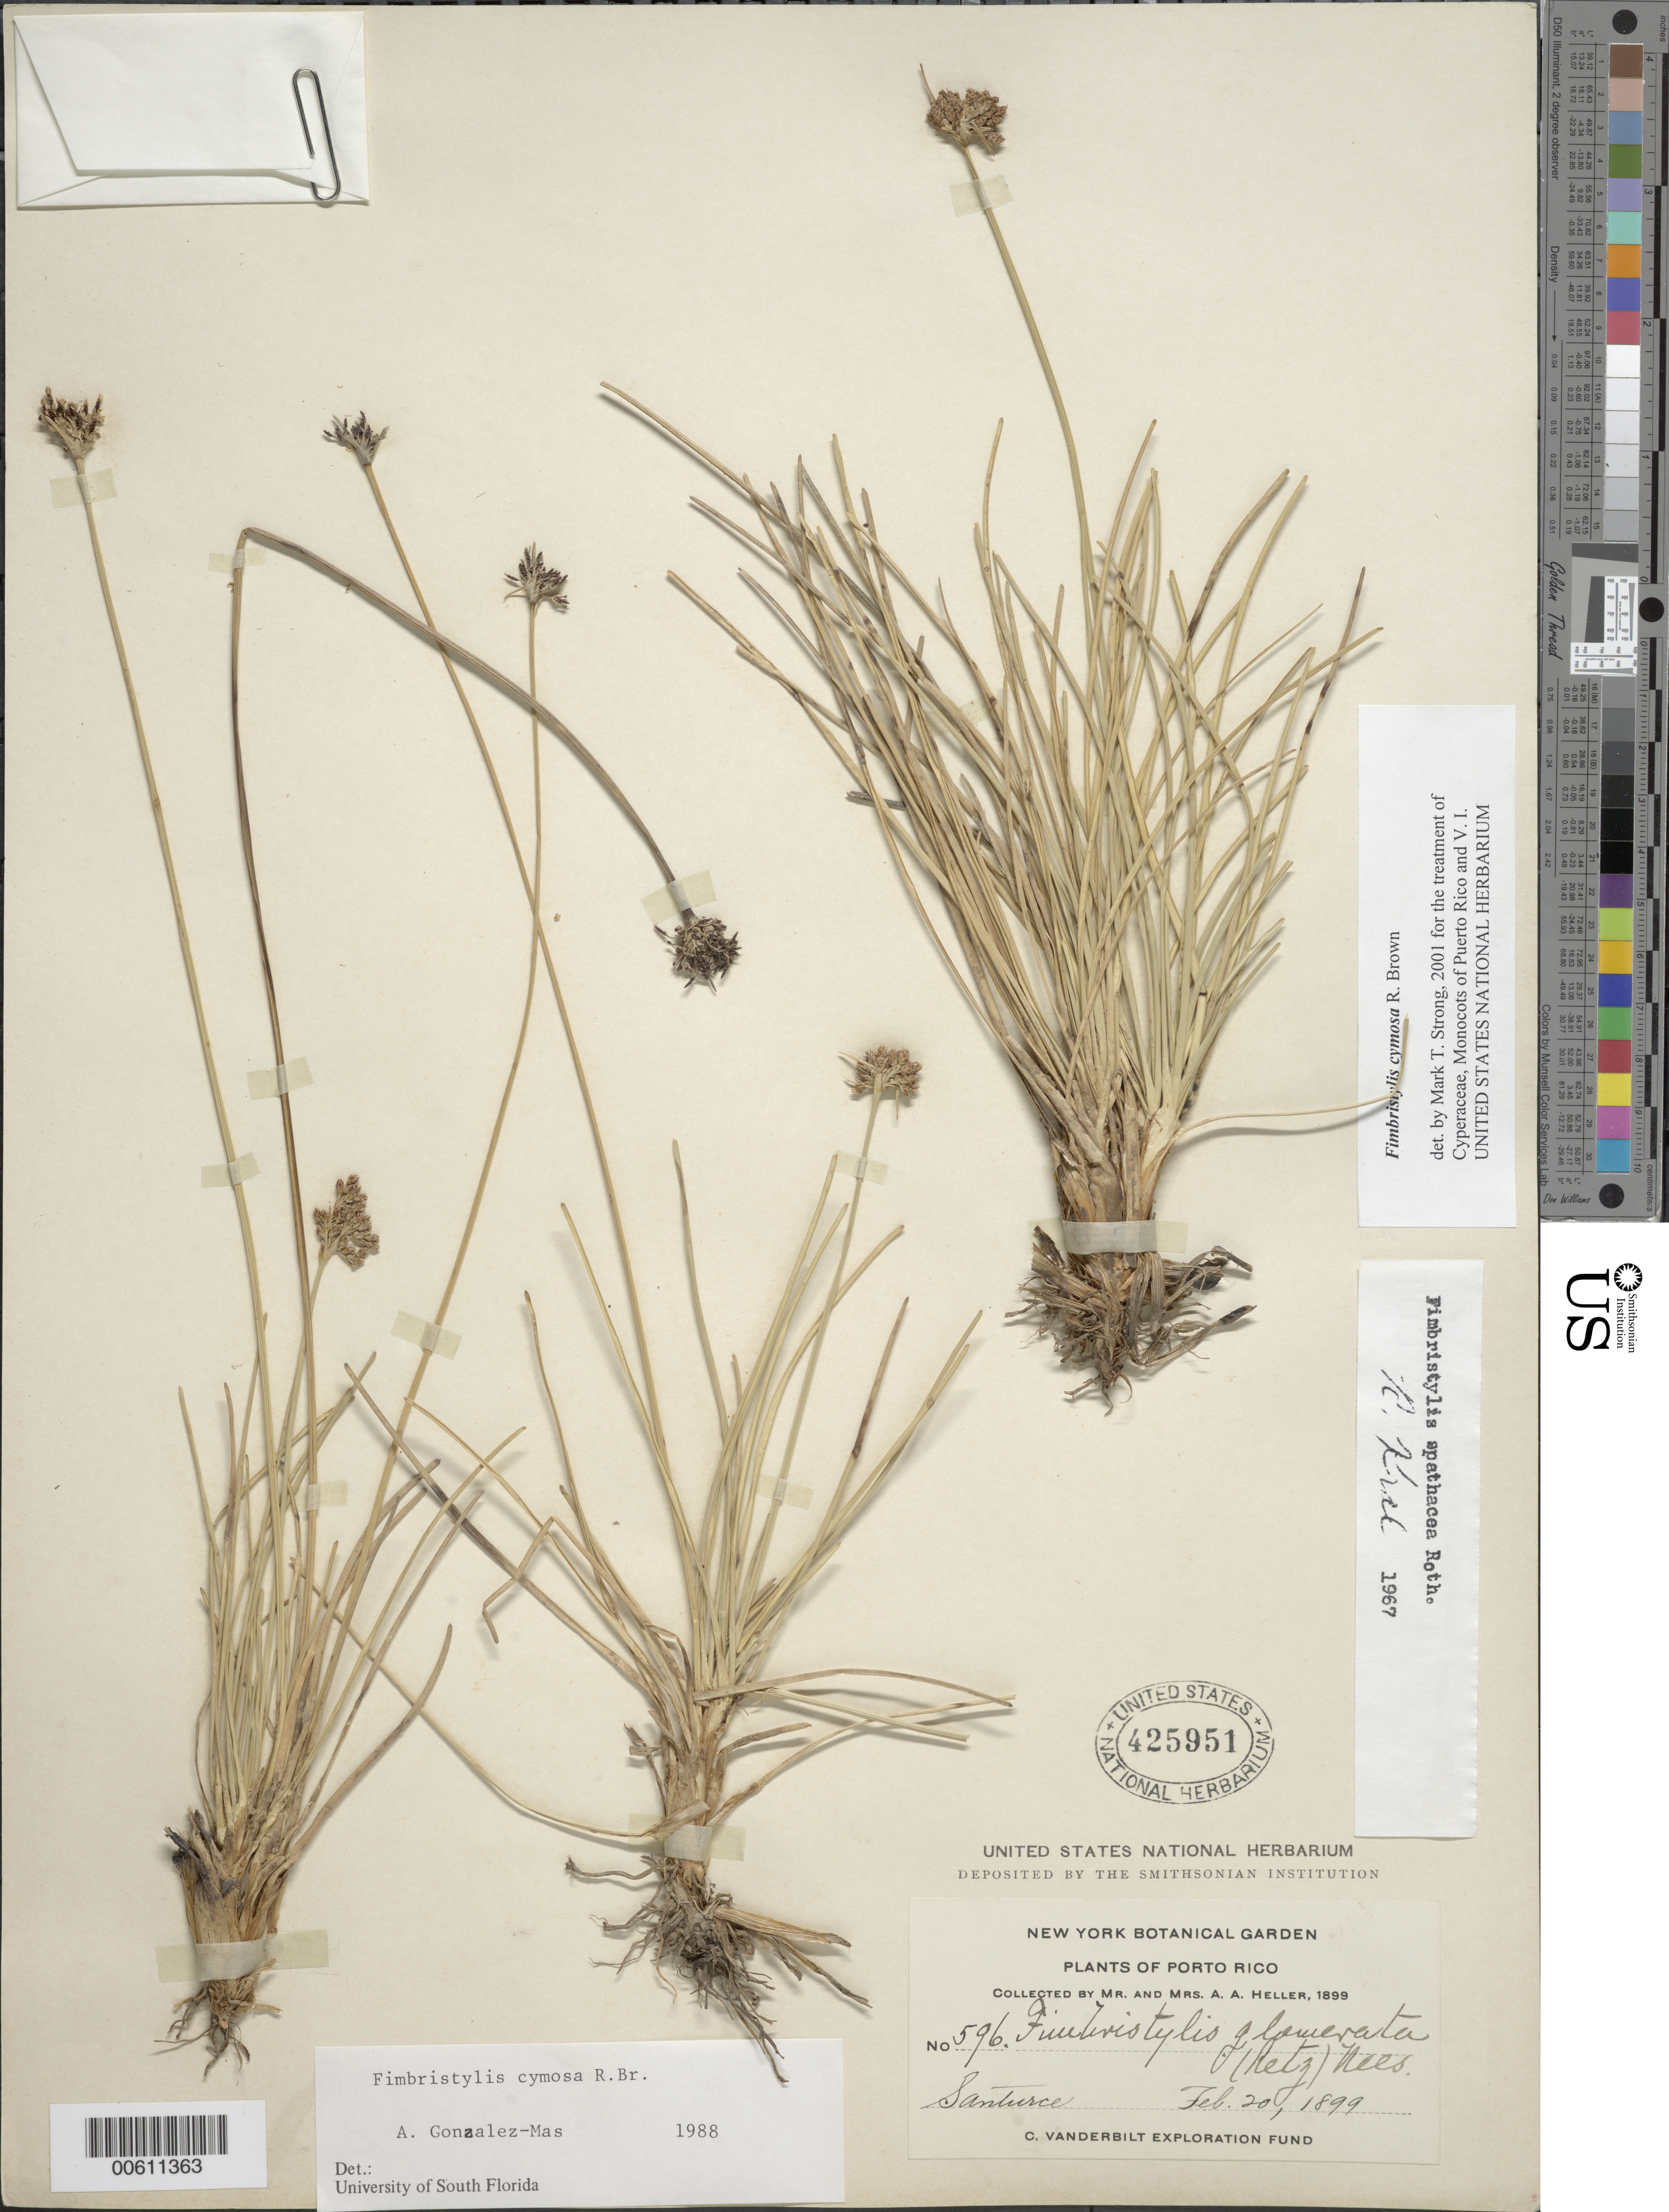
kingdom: Plantae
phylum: Tracheophyta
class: Liliopsida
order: Poales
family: Cyperaceae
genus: Fimbristylis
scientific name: Fimbristylis cymosa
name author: R. Br.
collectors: A. A. Heller & E. G. Heller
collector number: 596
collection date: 1899-02-20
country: Puerto Rico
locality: Porto Rico, Santurce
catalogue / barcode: US 425951